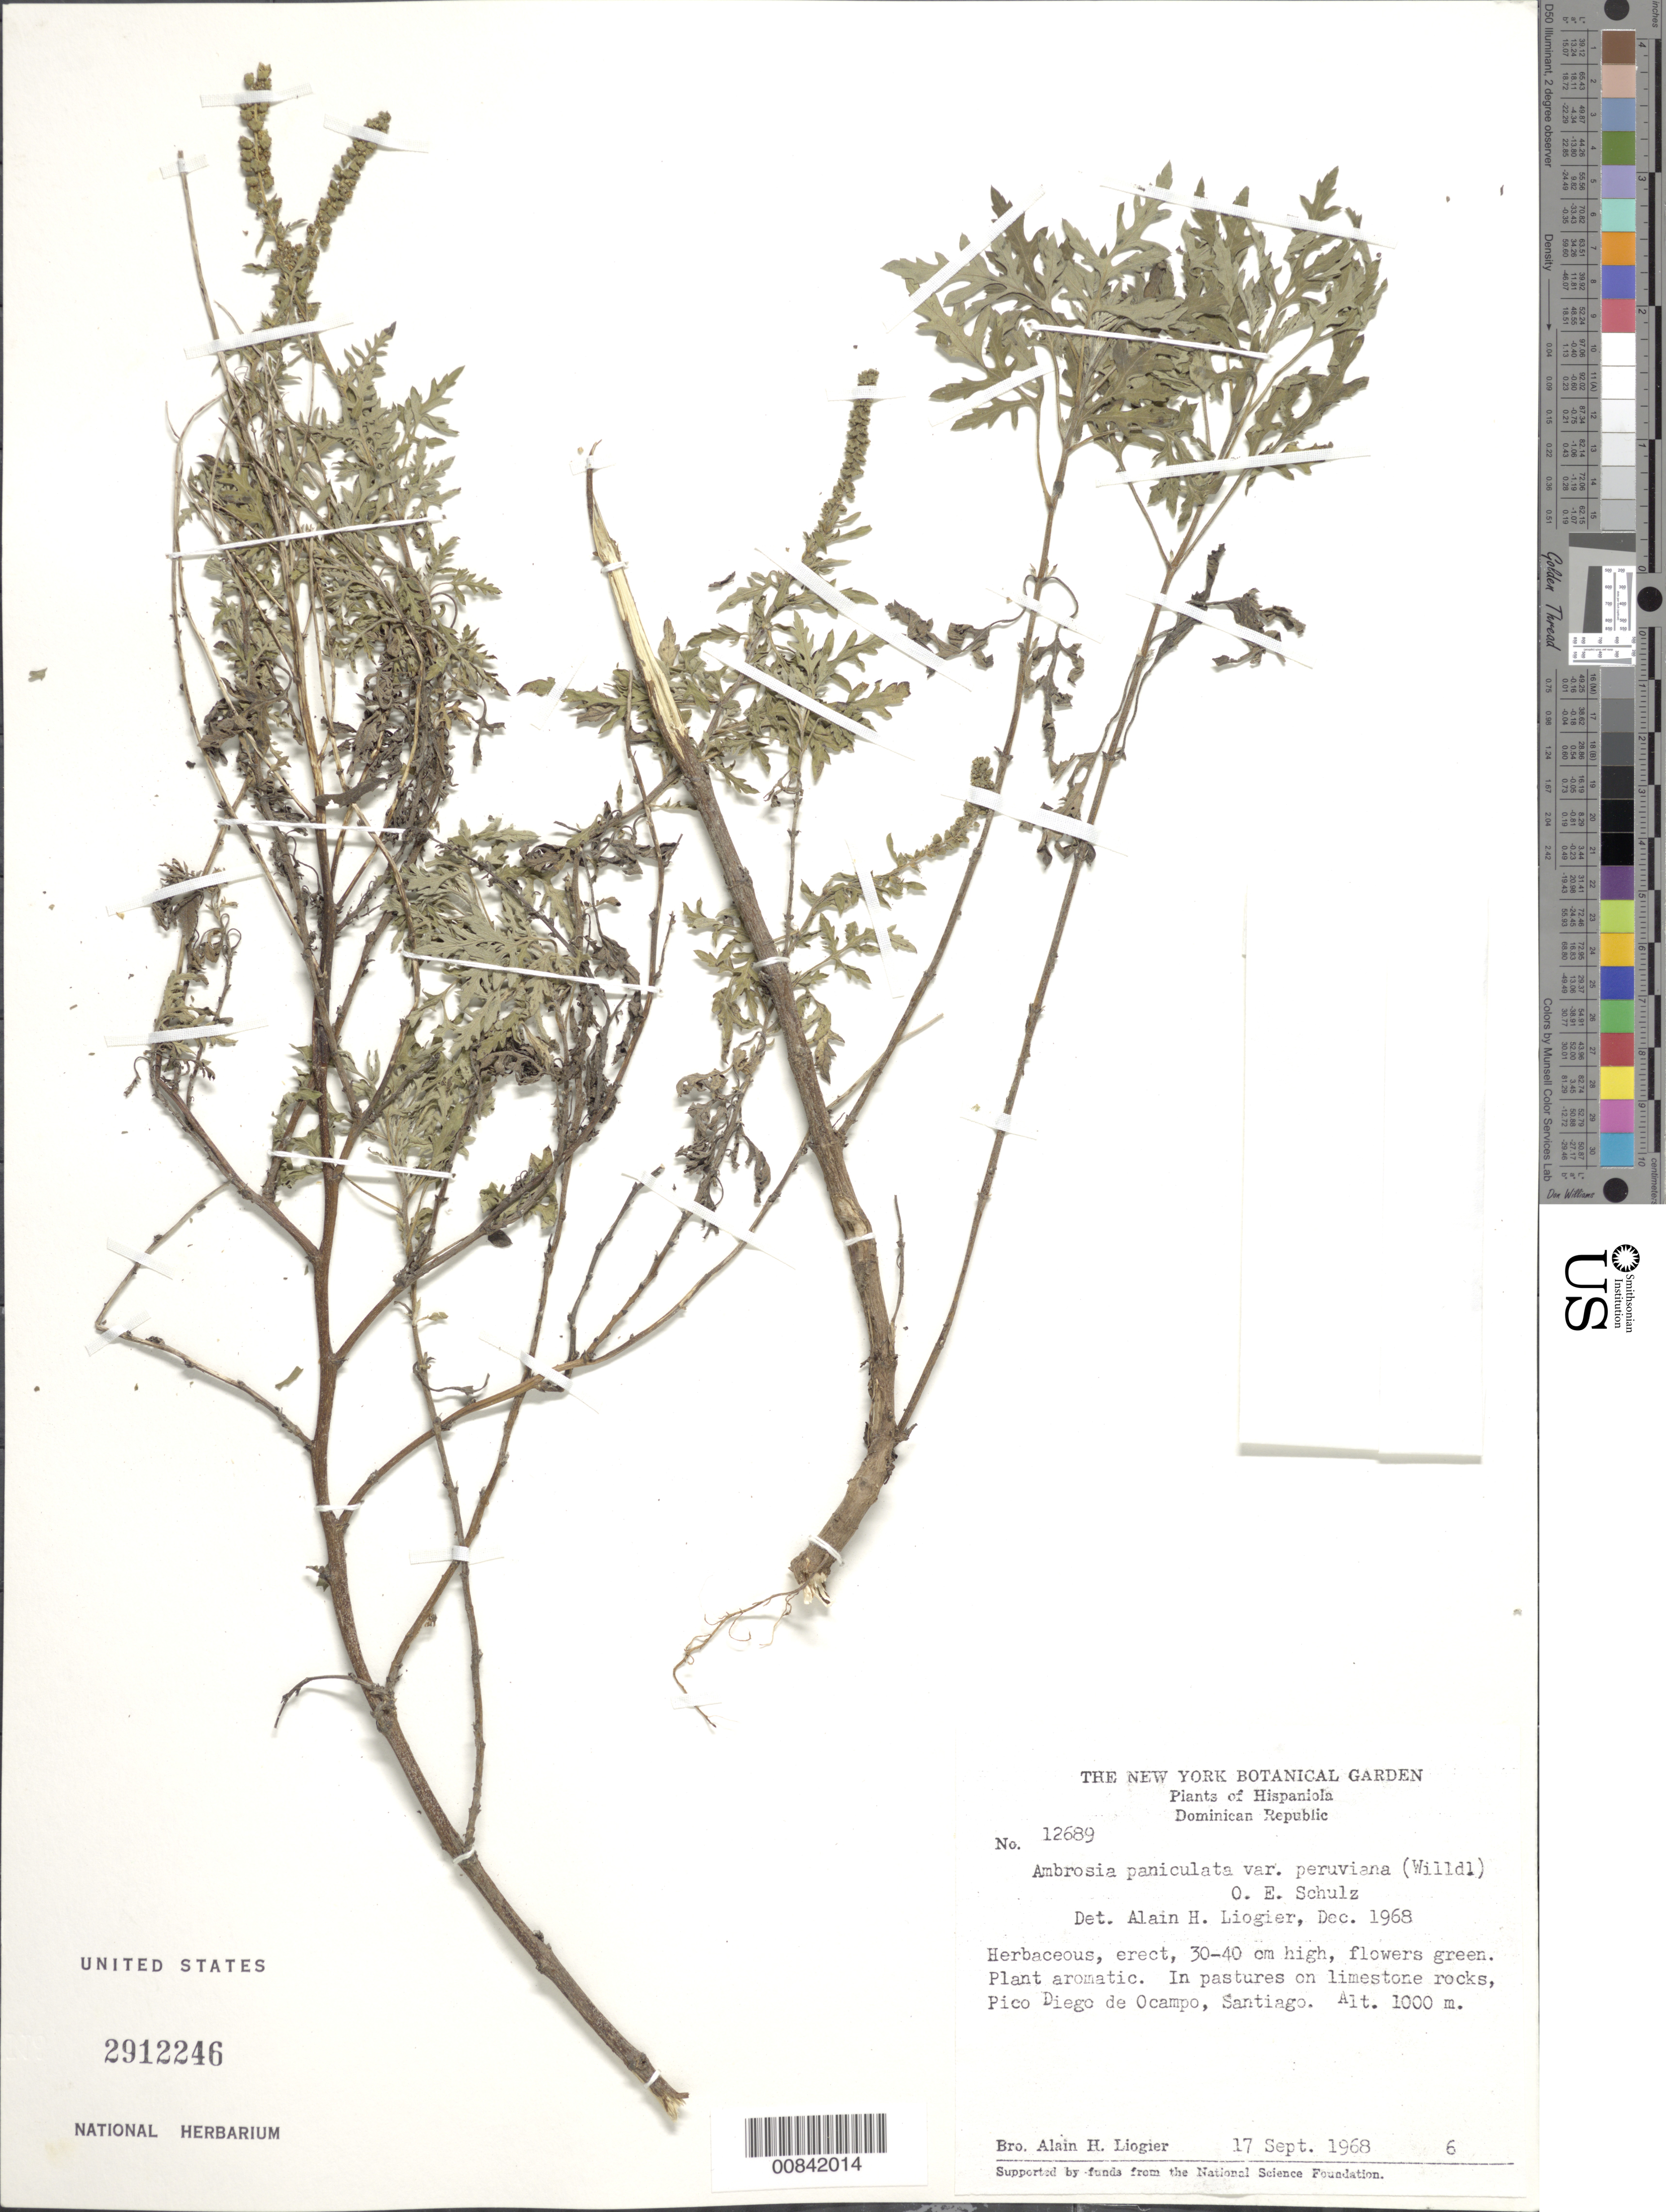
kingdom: Plantae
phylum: Tracheophyta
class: Magnoliopsida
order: Asterales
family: Asteraceae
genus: Ambrosia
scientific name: Ambrosia peruviana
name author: Willd.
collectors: A. H. Liogier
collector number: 12689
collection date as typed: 17 Sep 1968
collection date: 1968-09-17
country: Dominican Republic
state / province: Santiago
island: Hispaniola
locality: Pico Diego de Ocampo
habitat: In pastures on limestone rocks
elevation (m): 1000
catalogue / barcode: US 2912246